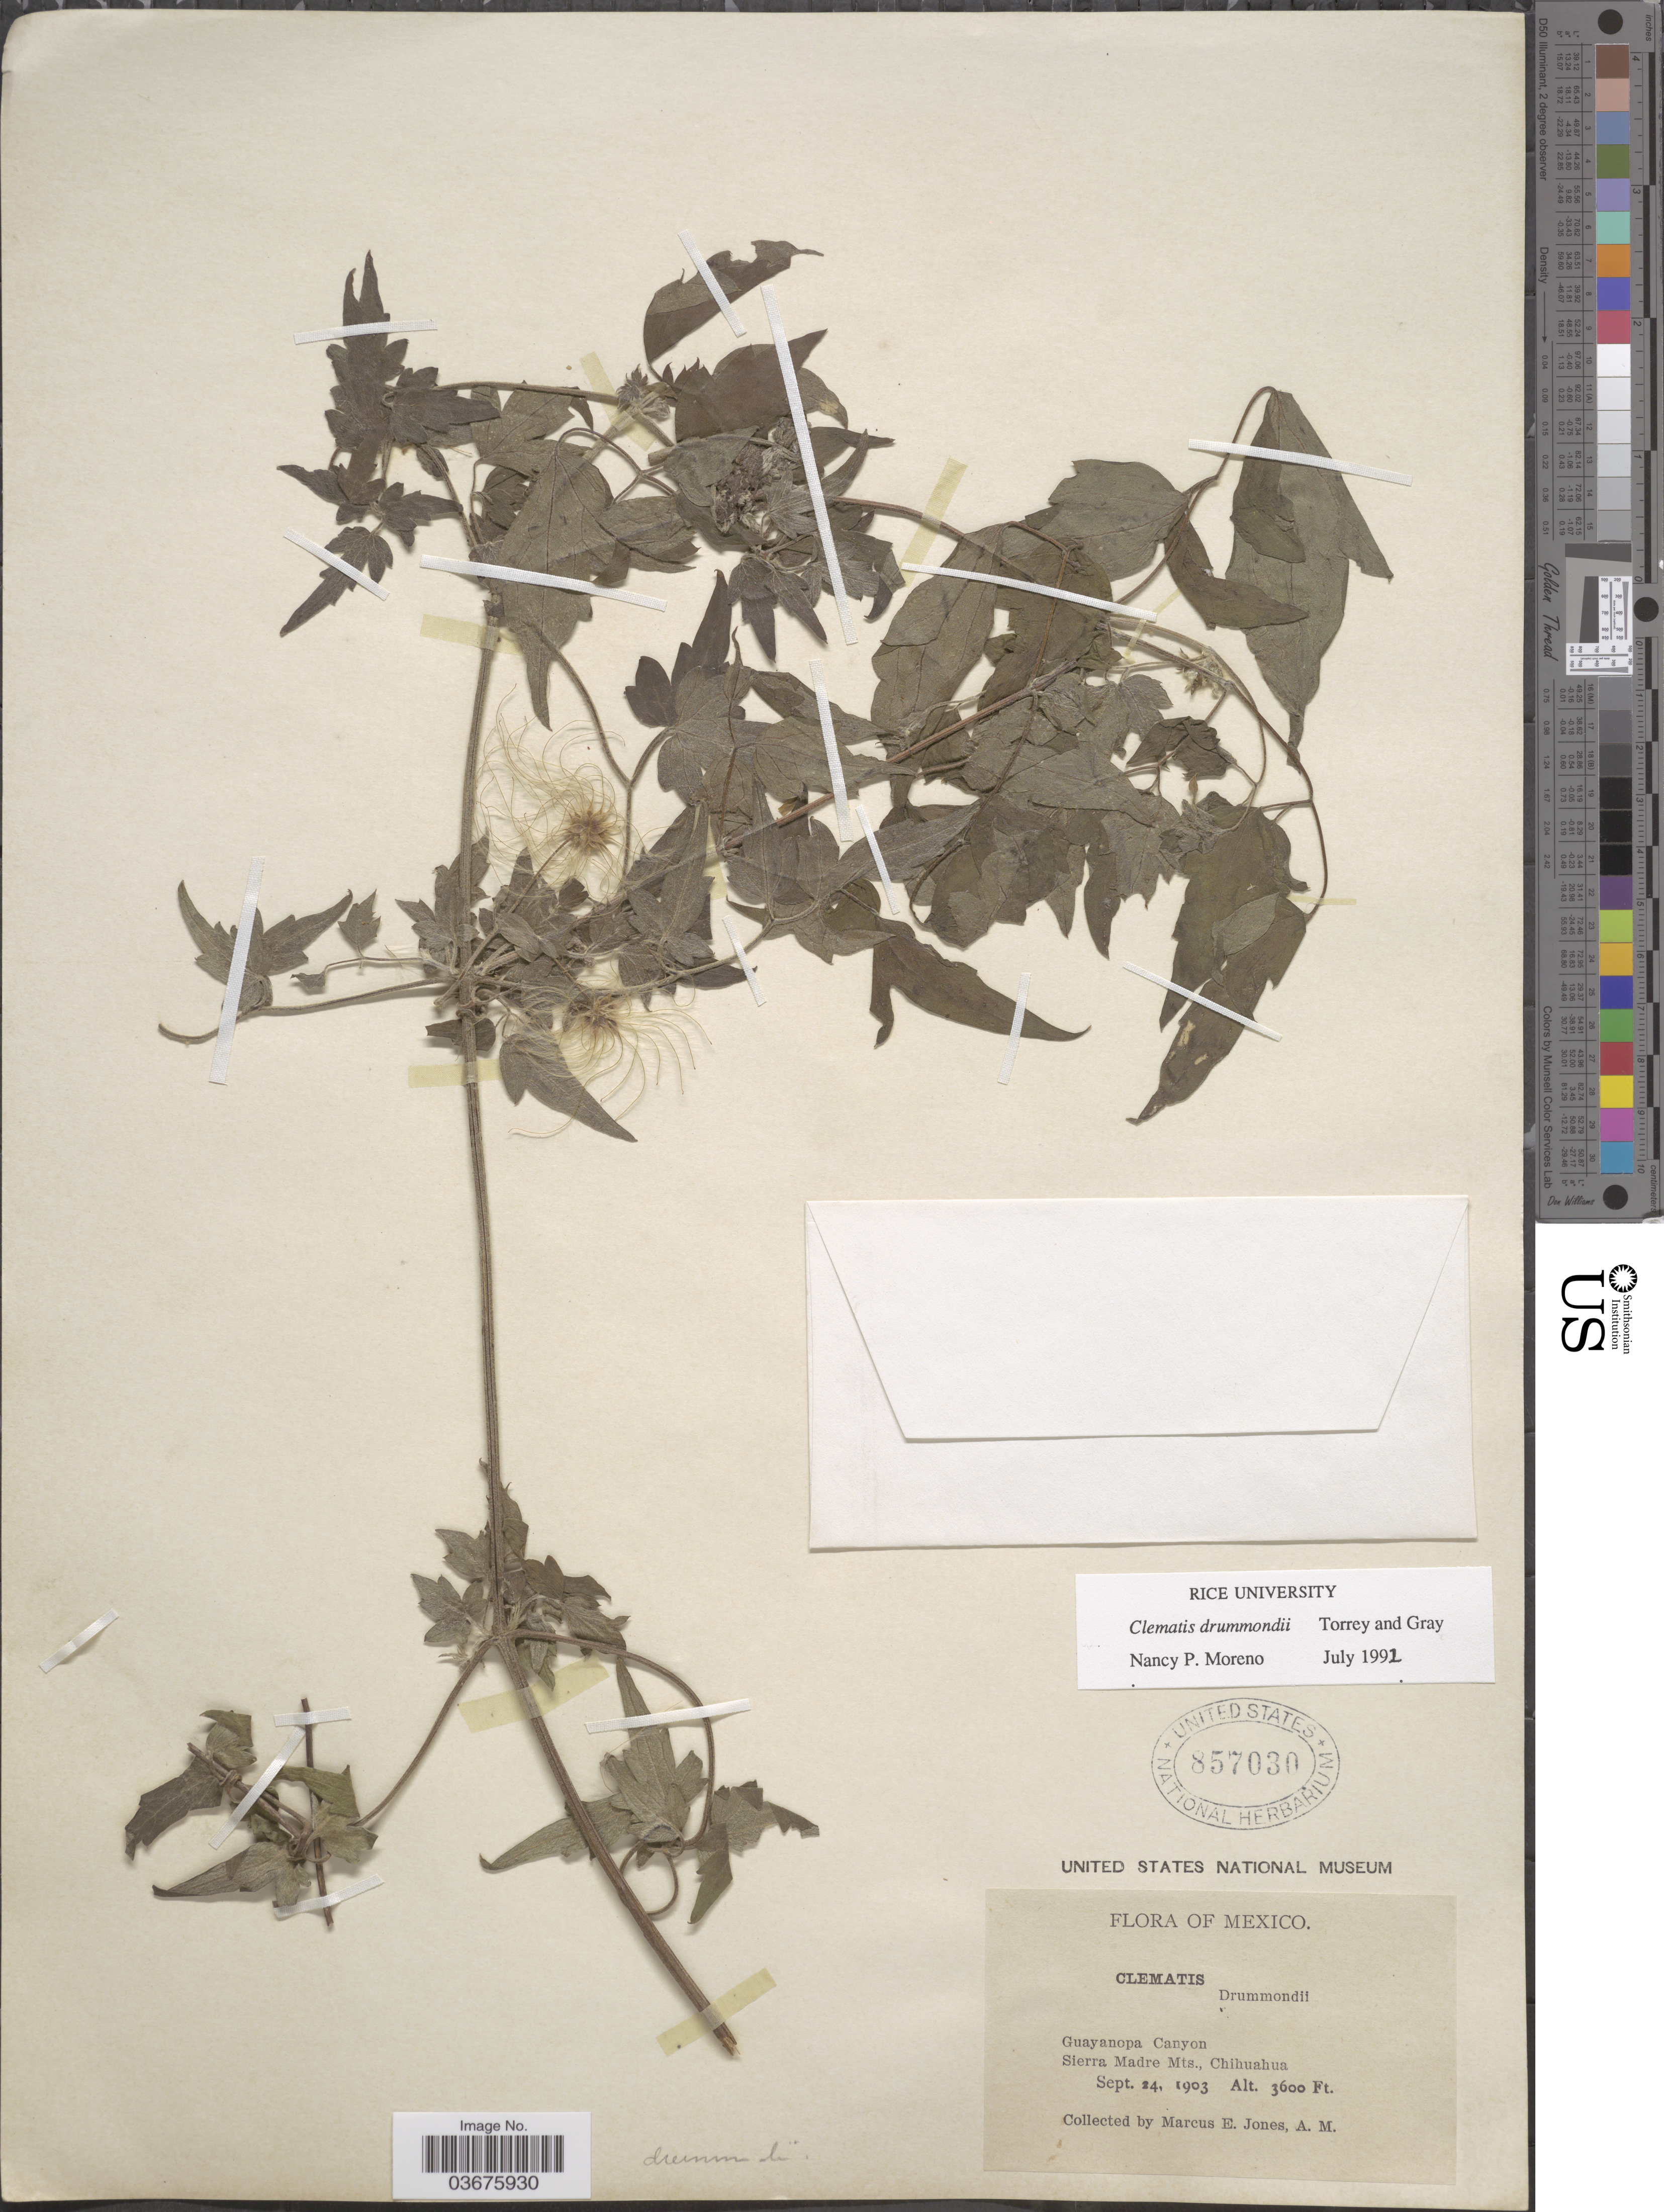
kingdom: Plantae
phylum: Tracheophyta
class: Magnoliopsida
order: Ranunculales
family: Ranunculaceae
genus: Clematis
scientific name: Clematis drummondii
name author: Torr. & A. Gray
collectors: M. E. Jones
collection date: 1903-09-24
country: Mexico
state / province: Chihuahua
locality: Guayanopa Canyon. Sierra Madre Mts., Chihuahua.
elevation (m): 1097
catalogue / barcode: US 857030